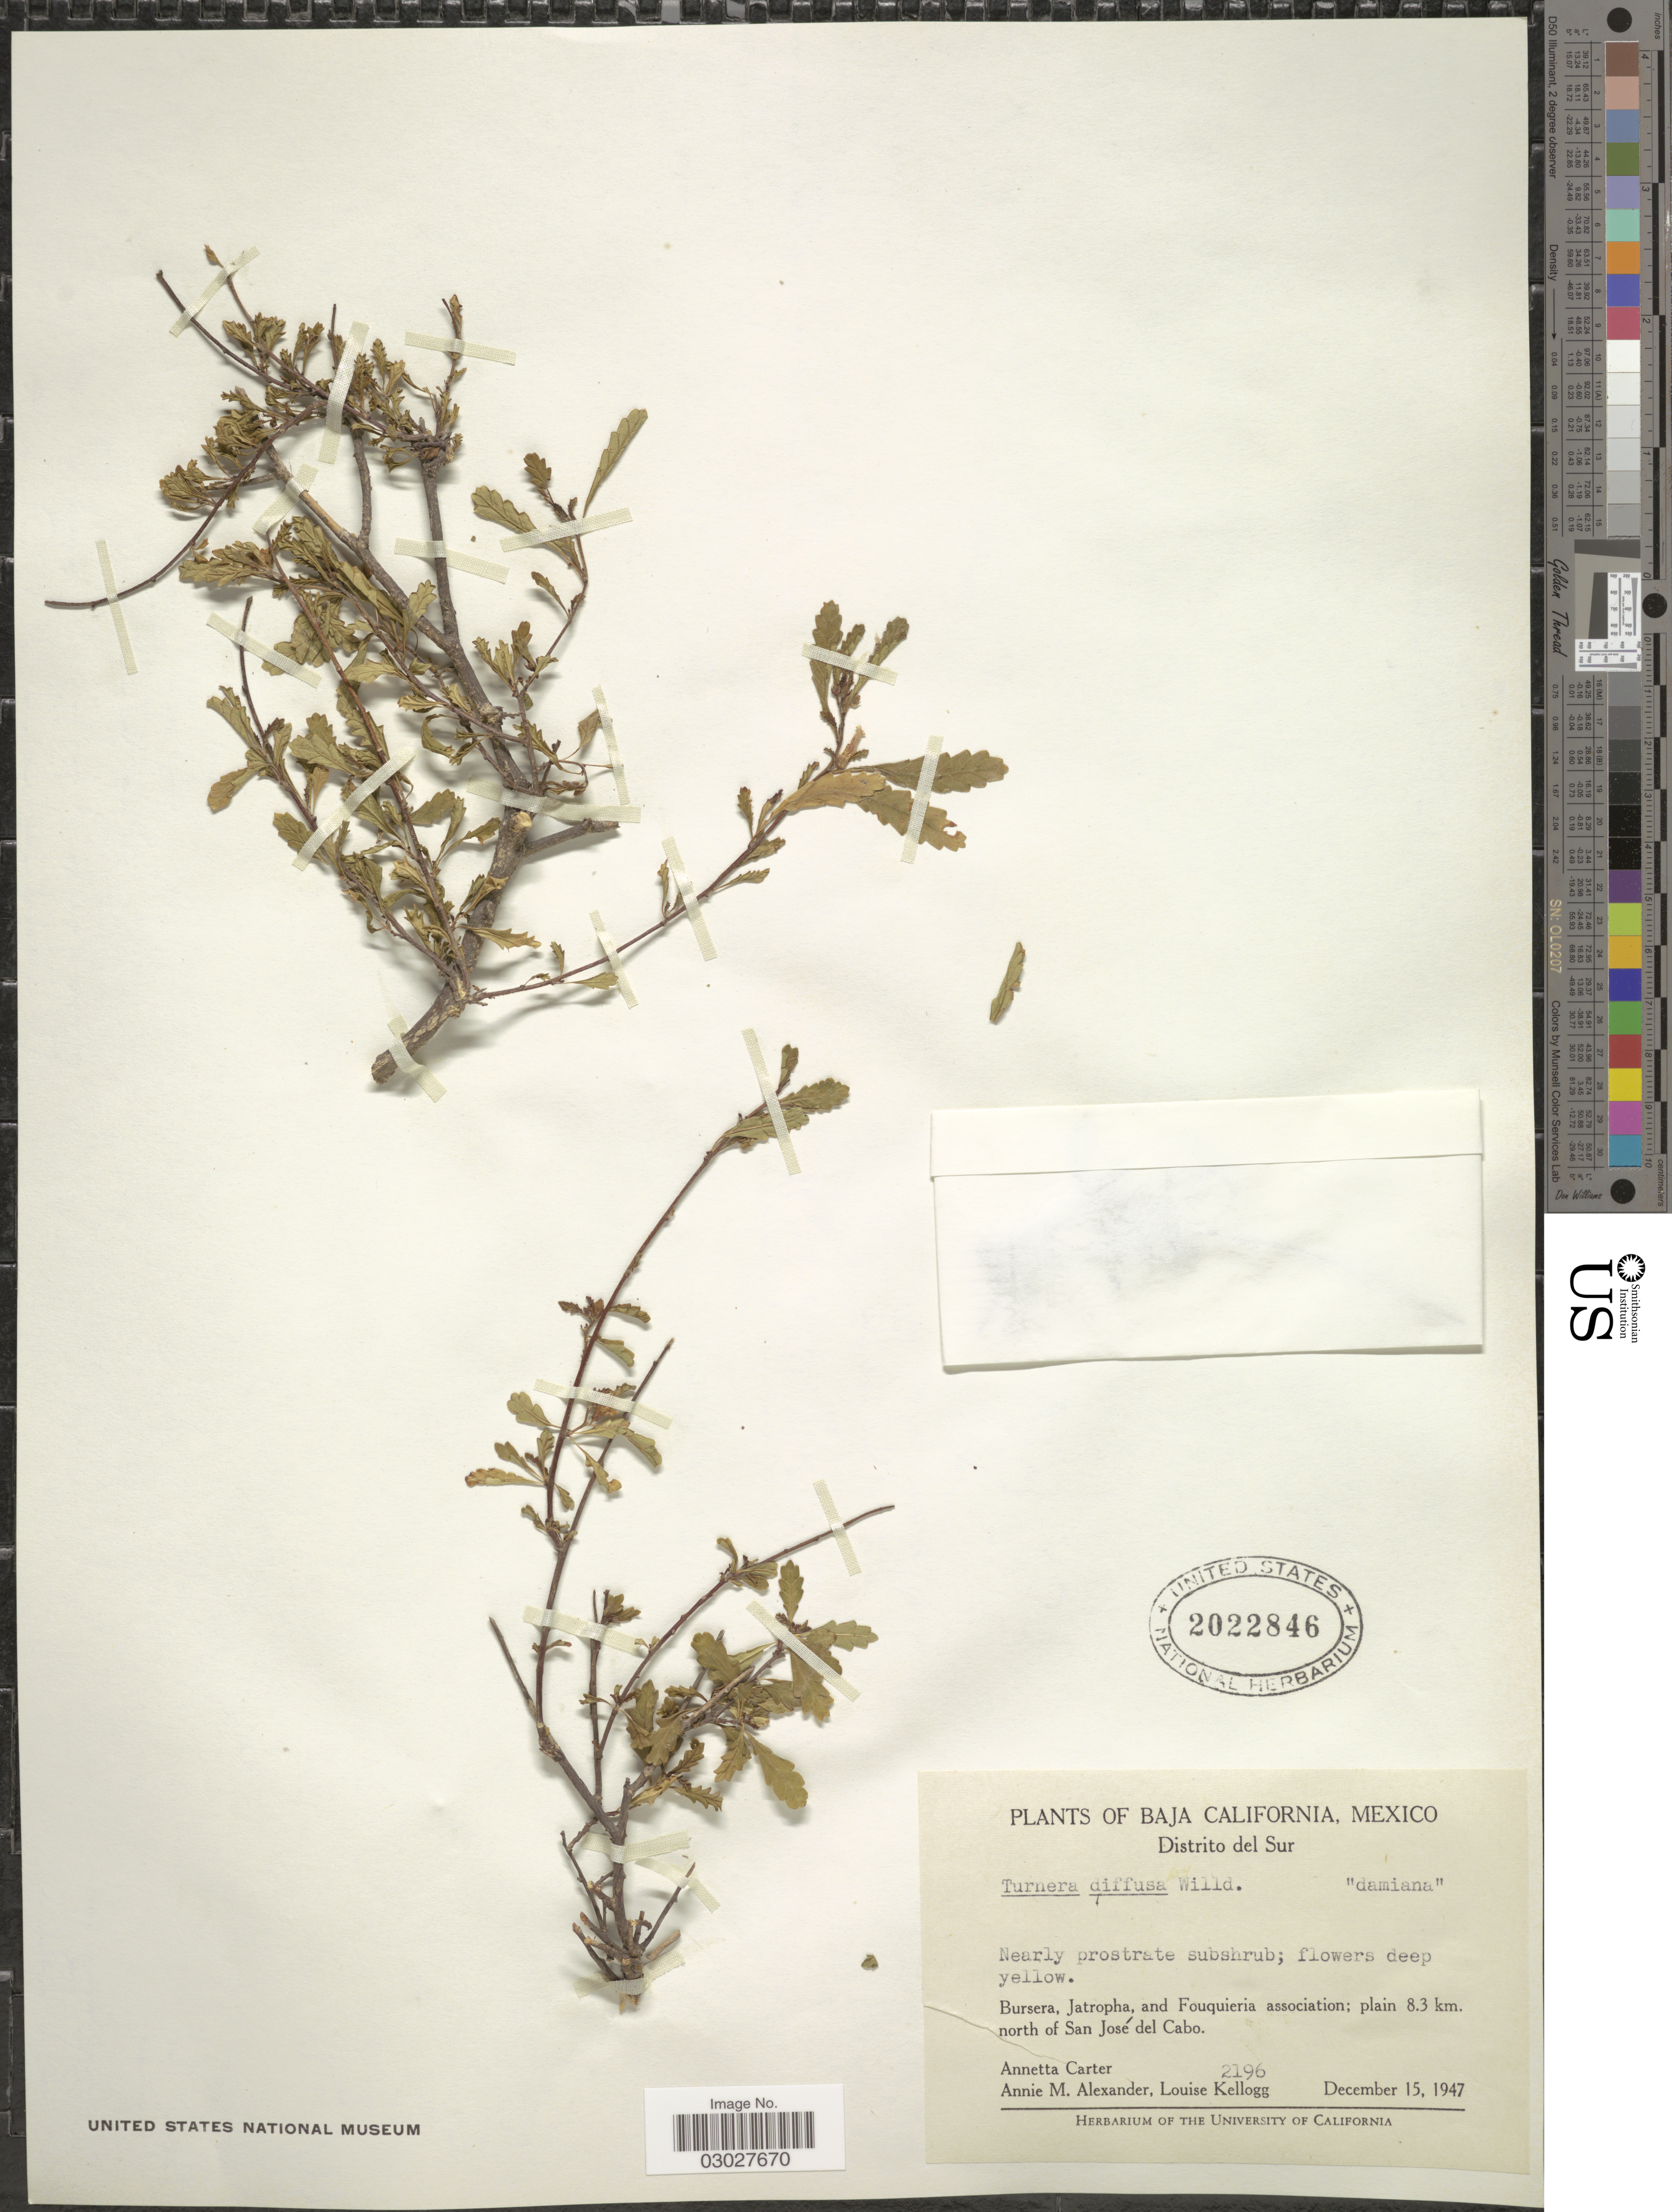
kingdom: Plantae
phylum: Tracheophyta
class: Magnoliopsida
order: Malpighiales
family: Turneraceae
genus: Turnera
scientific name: Turnera diffusa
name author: Willd. ex Schult.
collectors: A. Carter, A. M. Alexander & L. Kellogg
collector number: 2196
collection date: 1947-12-15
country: Mexico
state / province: Baja California Sur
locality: Baja California. Distrito del Sur. plain 8.3 km. north of San José del Cabo.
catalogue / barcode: US 2022846